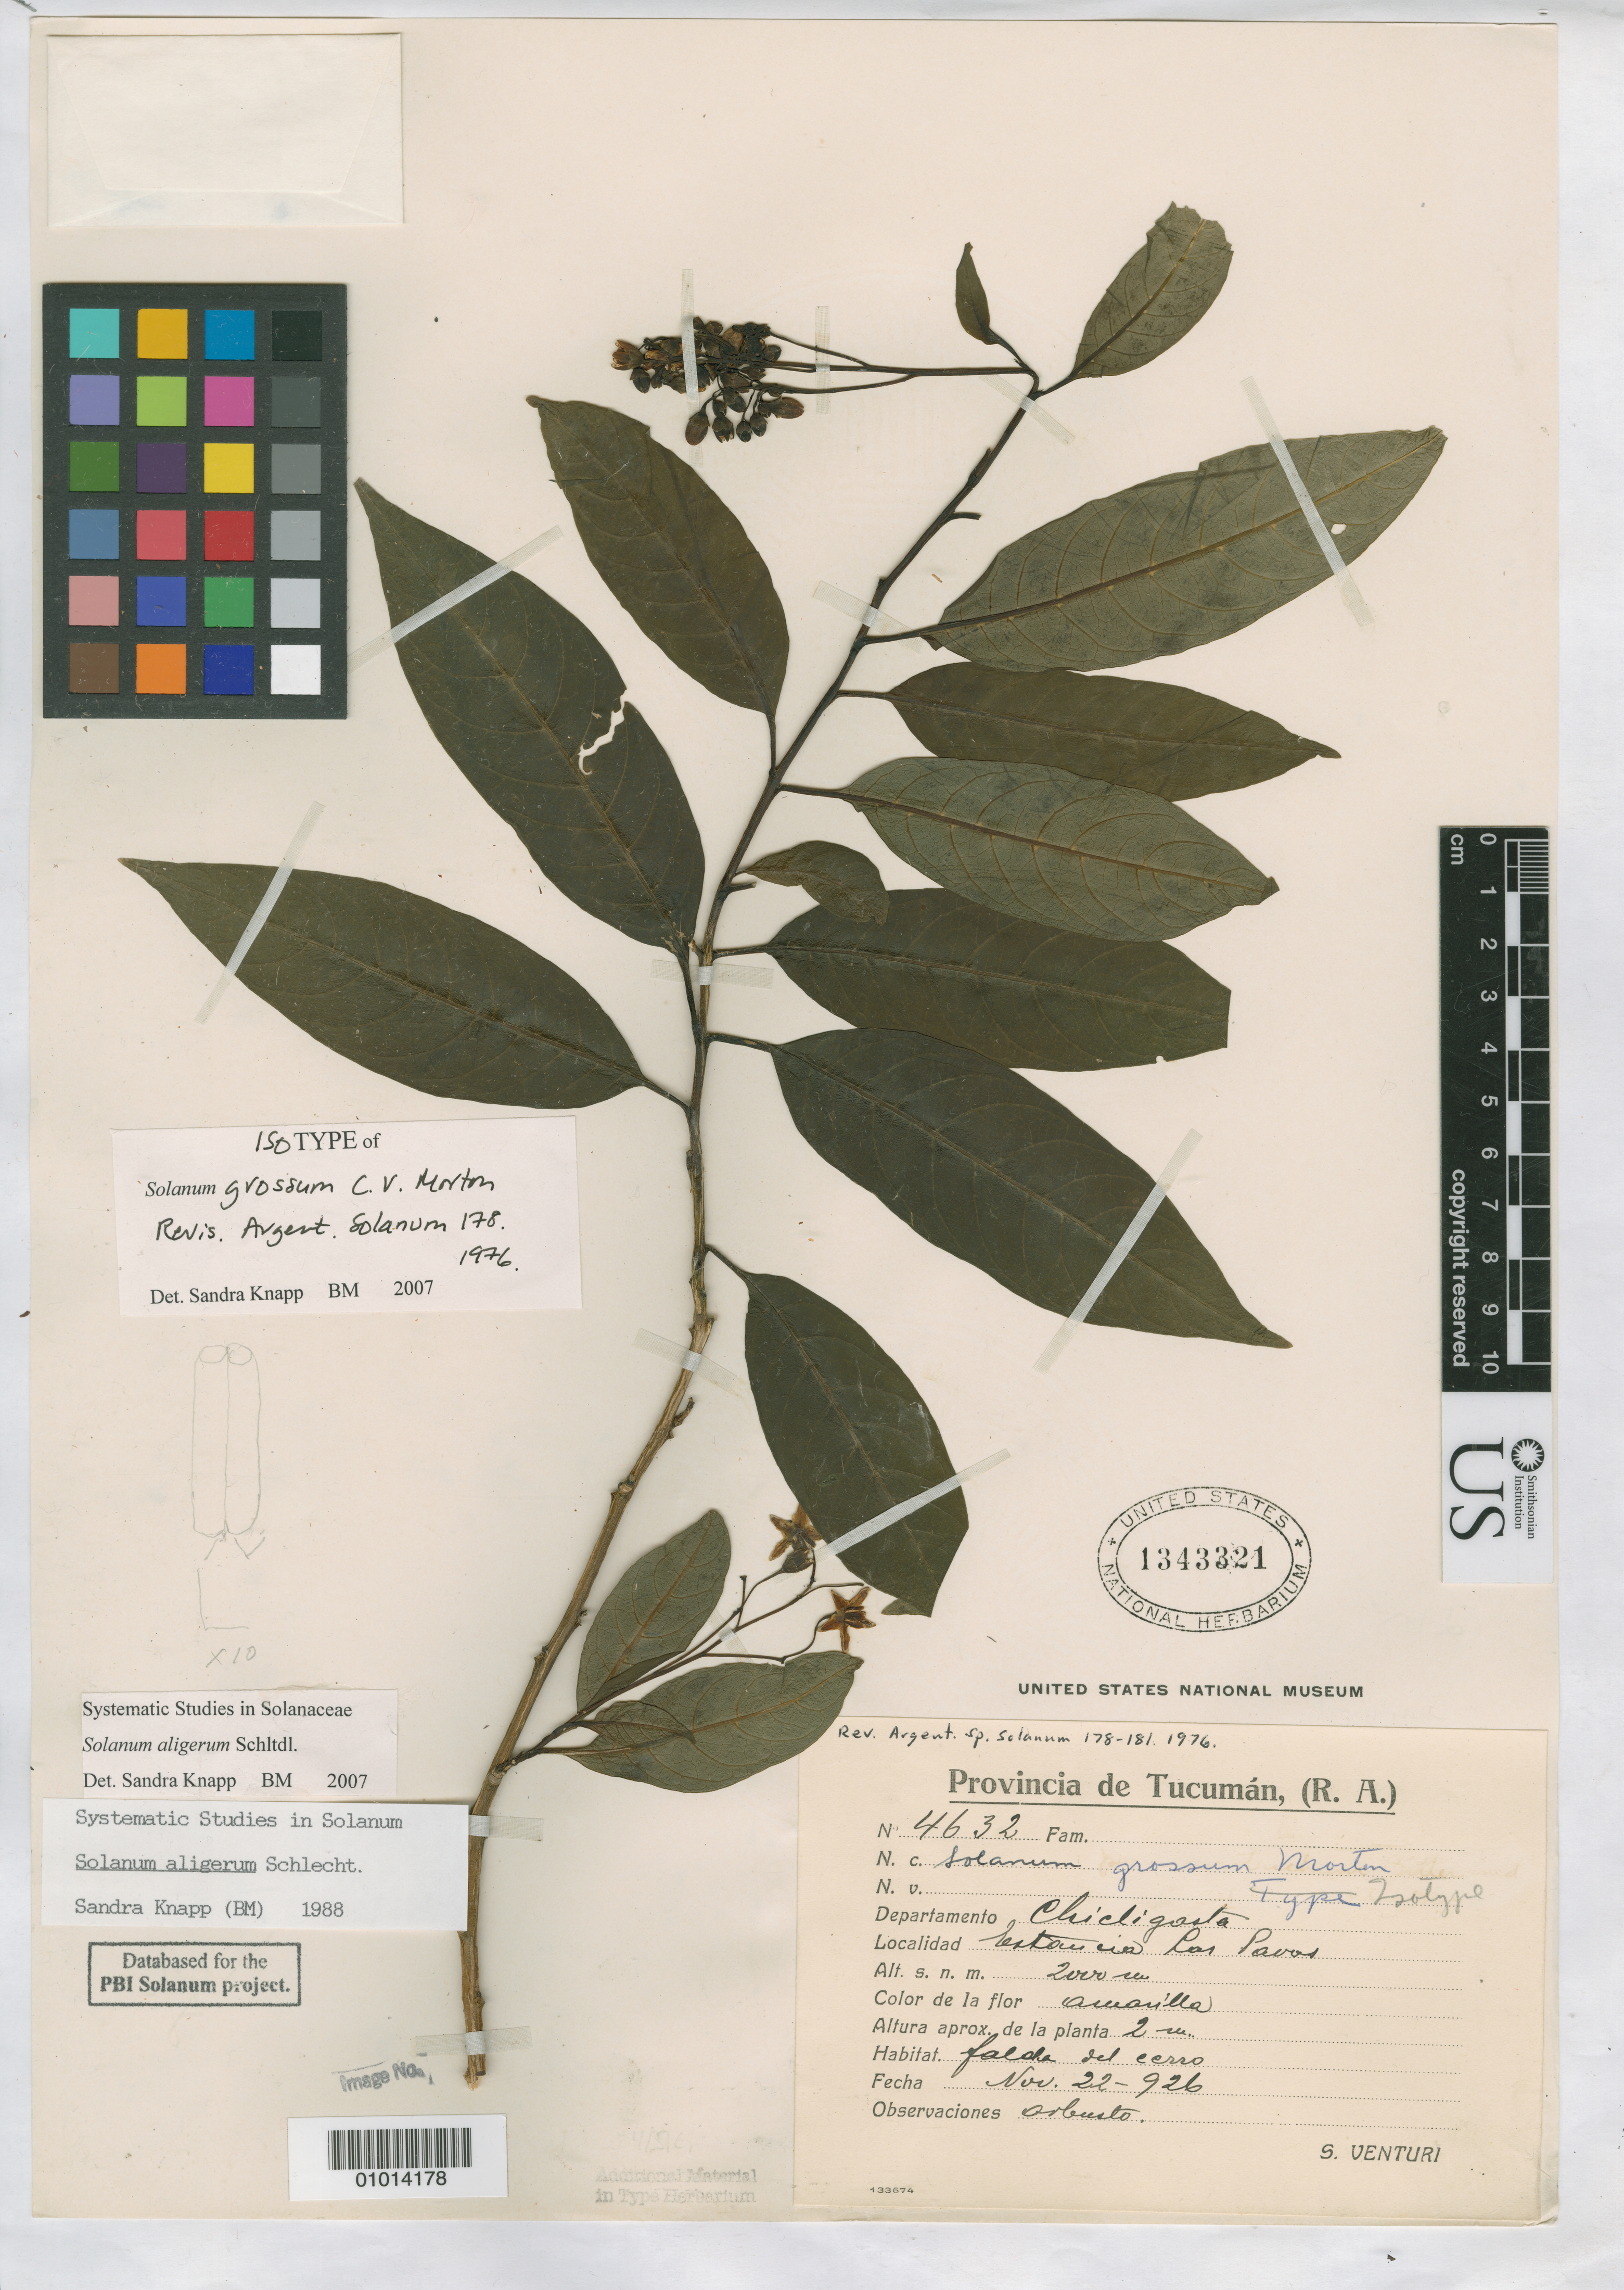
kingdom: Plantae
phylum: Tracheophyta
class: Magnoliopsida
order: Solanales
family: Solanaceae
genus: Solanum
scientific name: Solanum grossum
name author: C.V. Morton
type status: Isotype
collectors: S. Venturi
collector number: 4632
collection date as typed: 22 Nov 1926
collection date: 1926-11-22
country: Argentina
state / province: Tucumán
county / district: Chicligasta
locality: Estancia Las Pavas.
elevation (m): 2000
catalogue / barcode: US 1343321